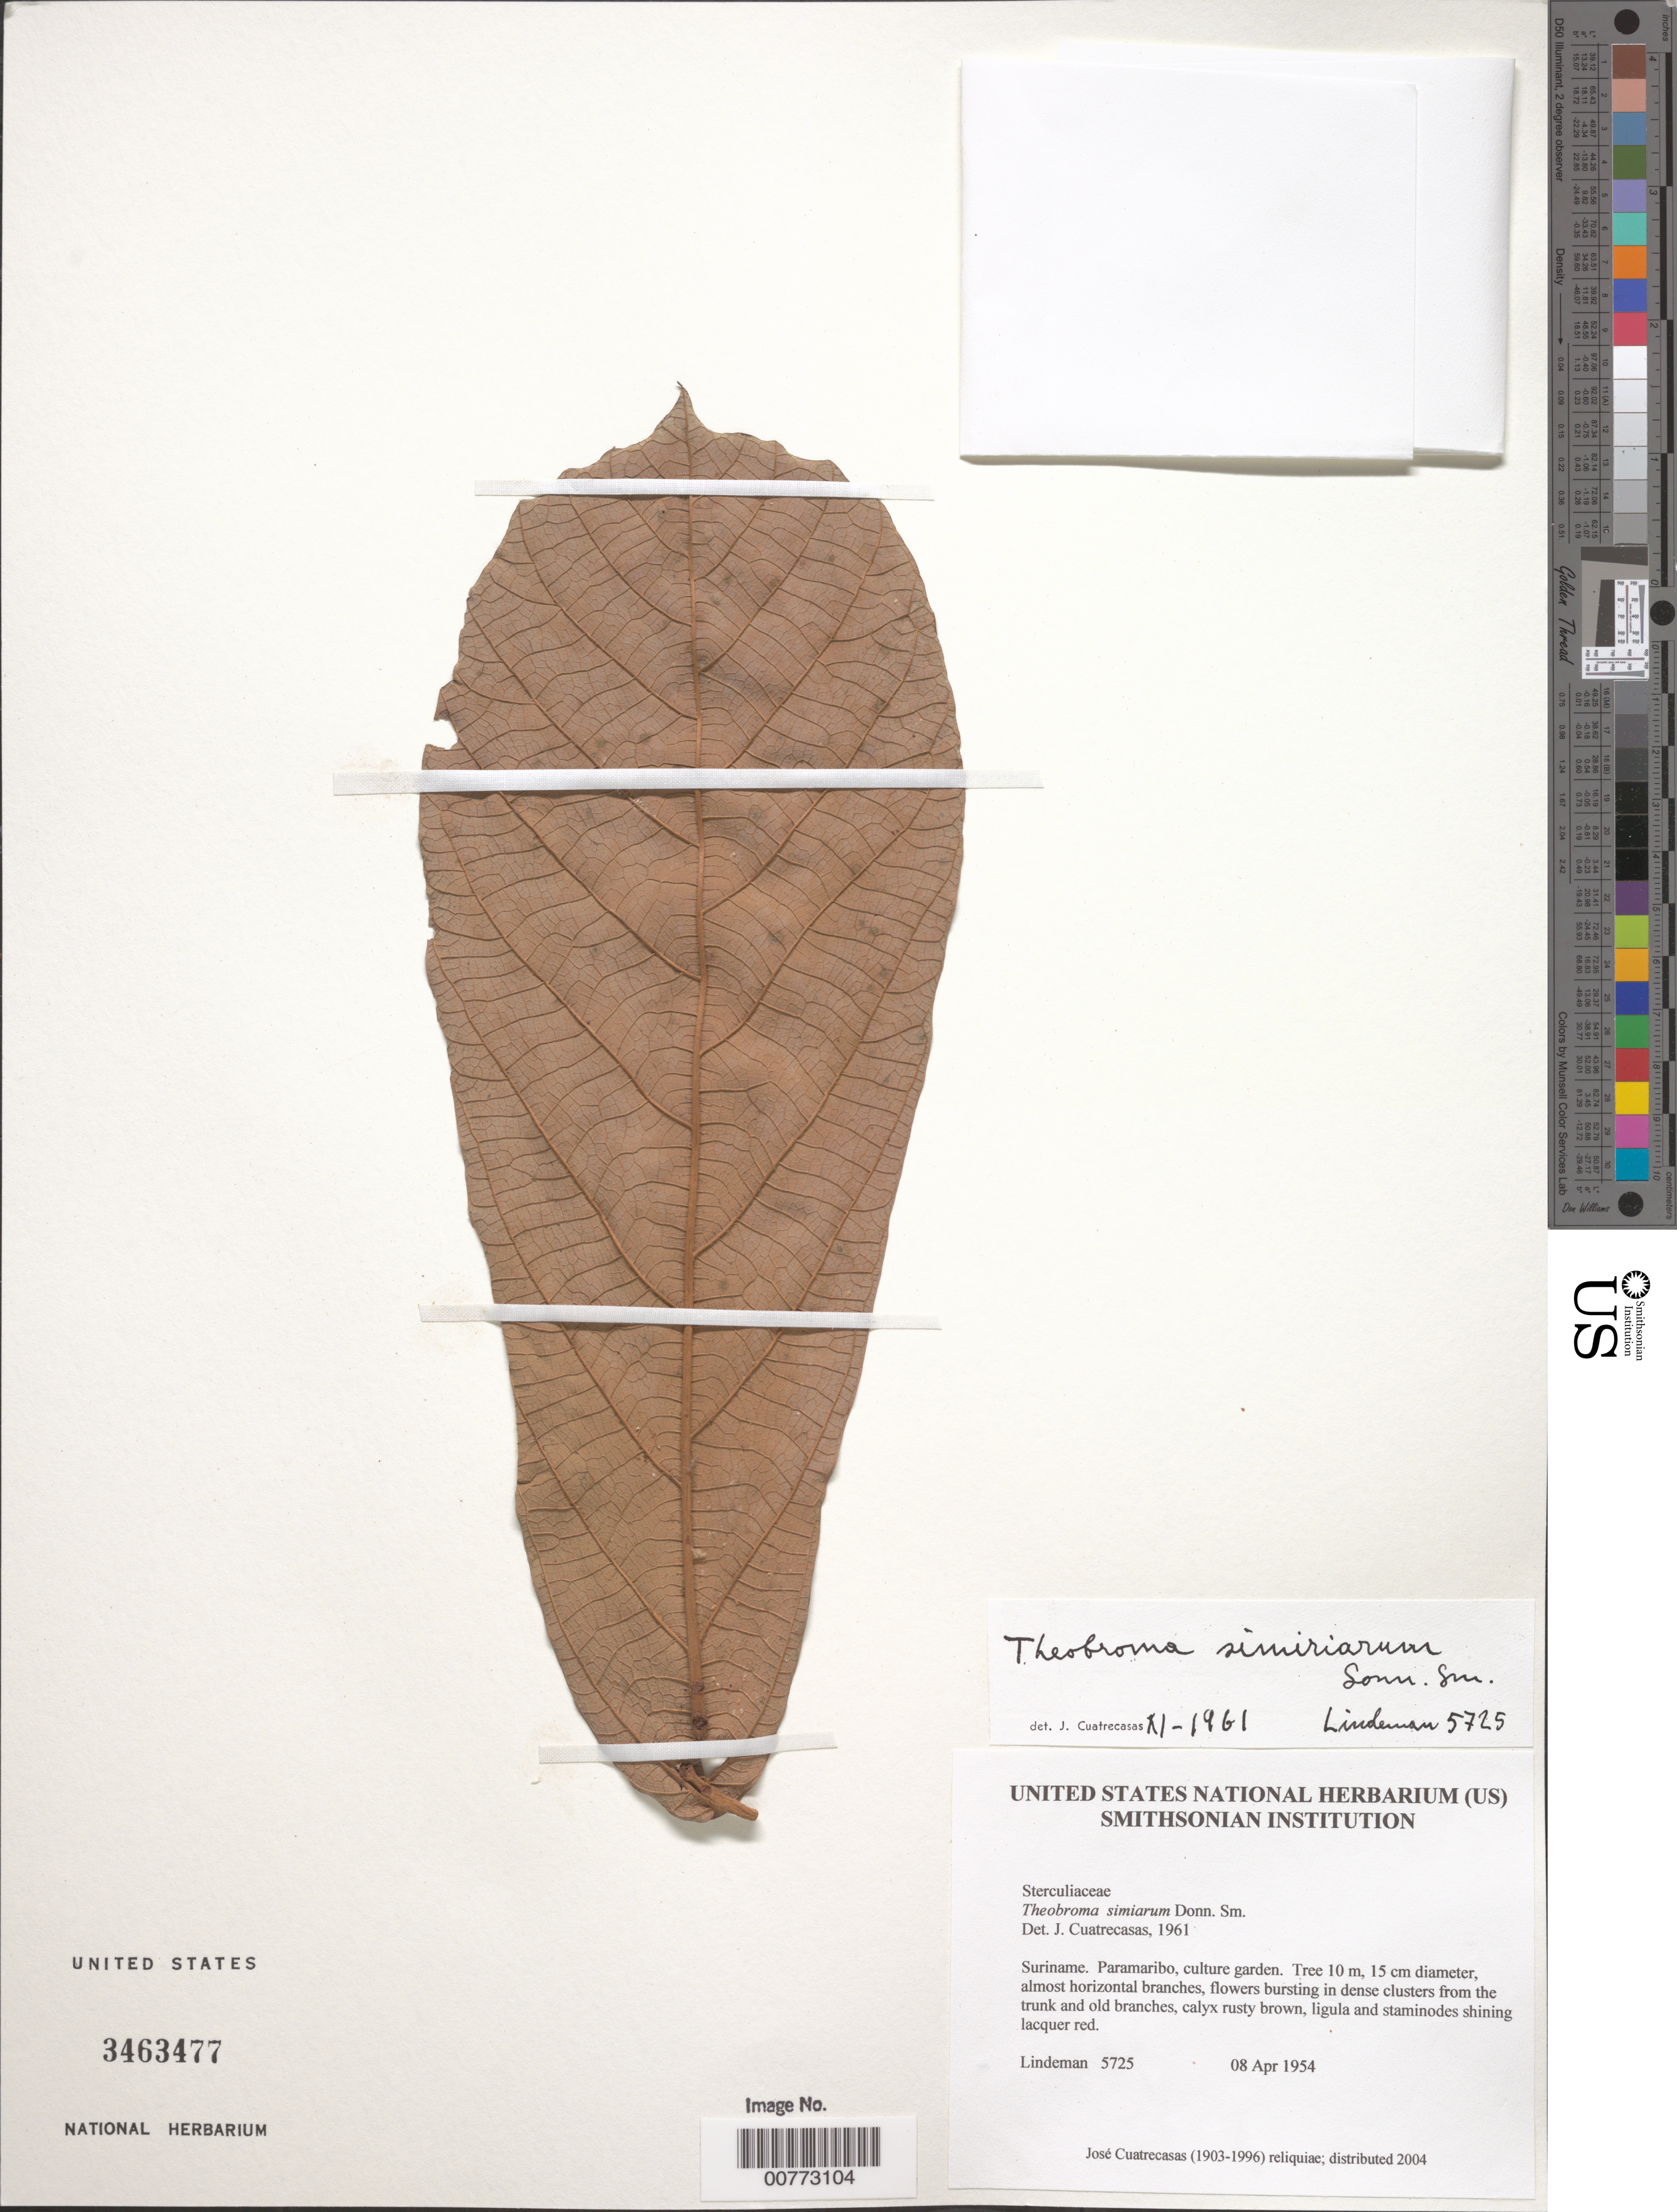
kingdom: Plantae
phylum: Tracheophyta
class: Magnoliopsida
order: Malvales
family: Malvaceae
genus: Theobroma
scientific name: Theobroma simiarum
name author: Donn. Sm.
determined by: Cuatrecasas, J.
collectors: J. C. Lindeman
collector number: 5725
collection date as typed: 08 Apr 1954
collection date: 1954-04-08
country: Suriname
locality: Paramaribo, culture garden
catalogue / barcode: US 3463477